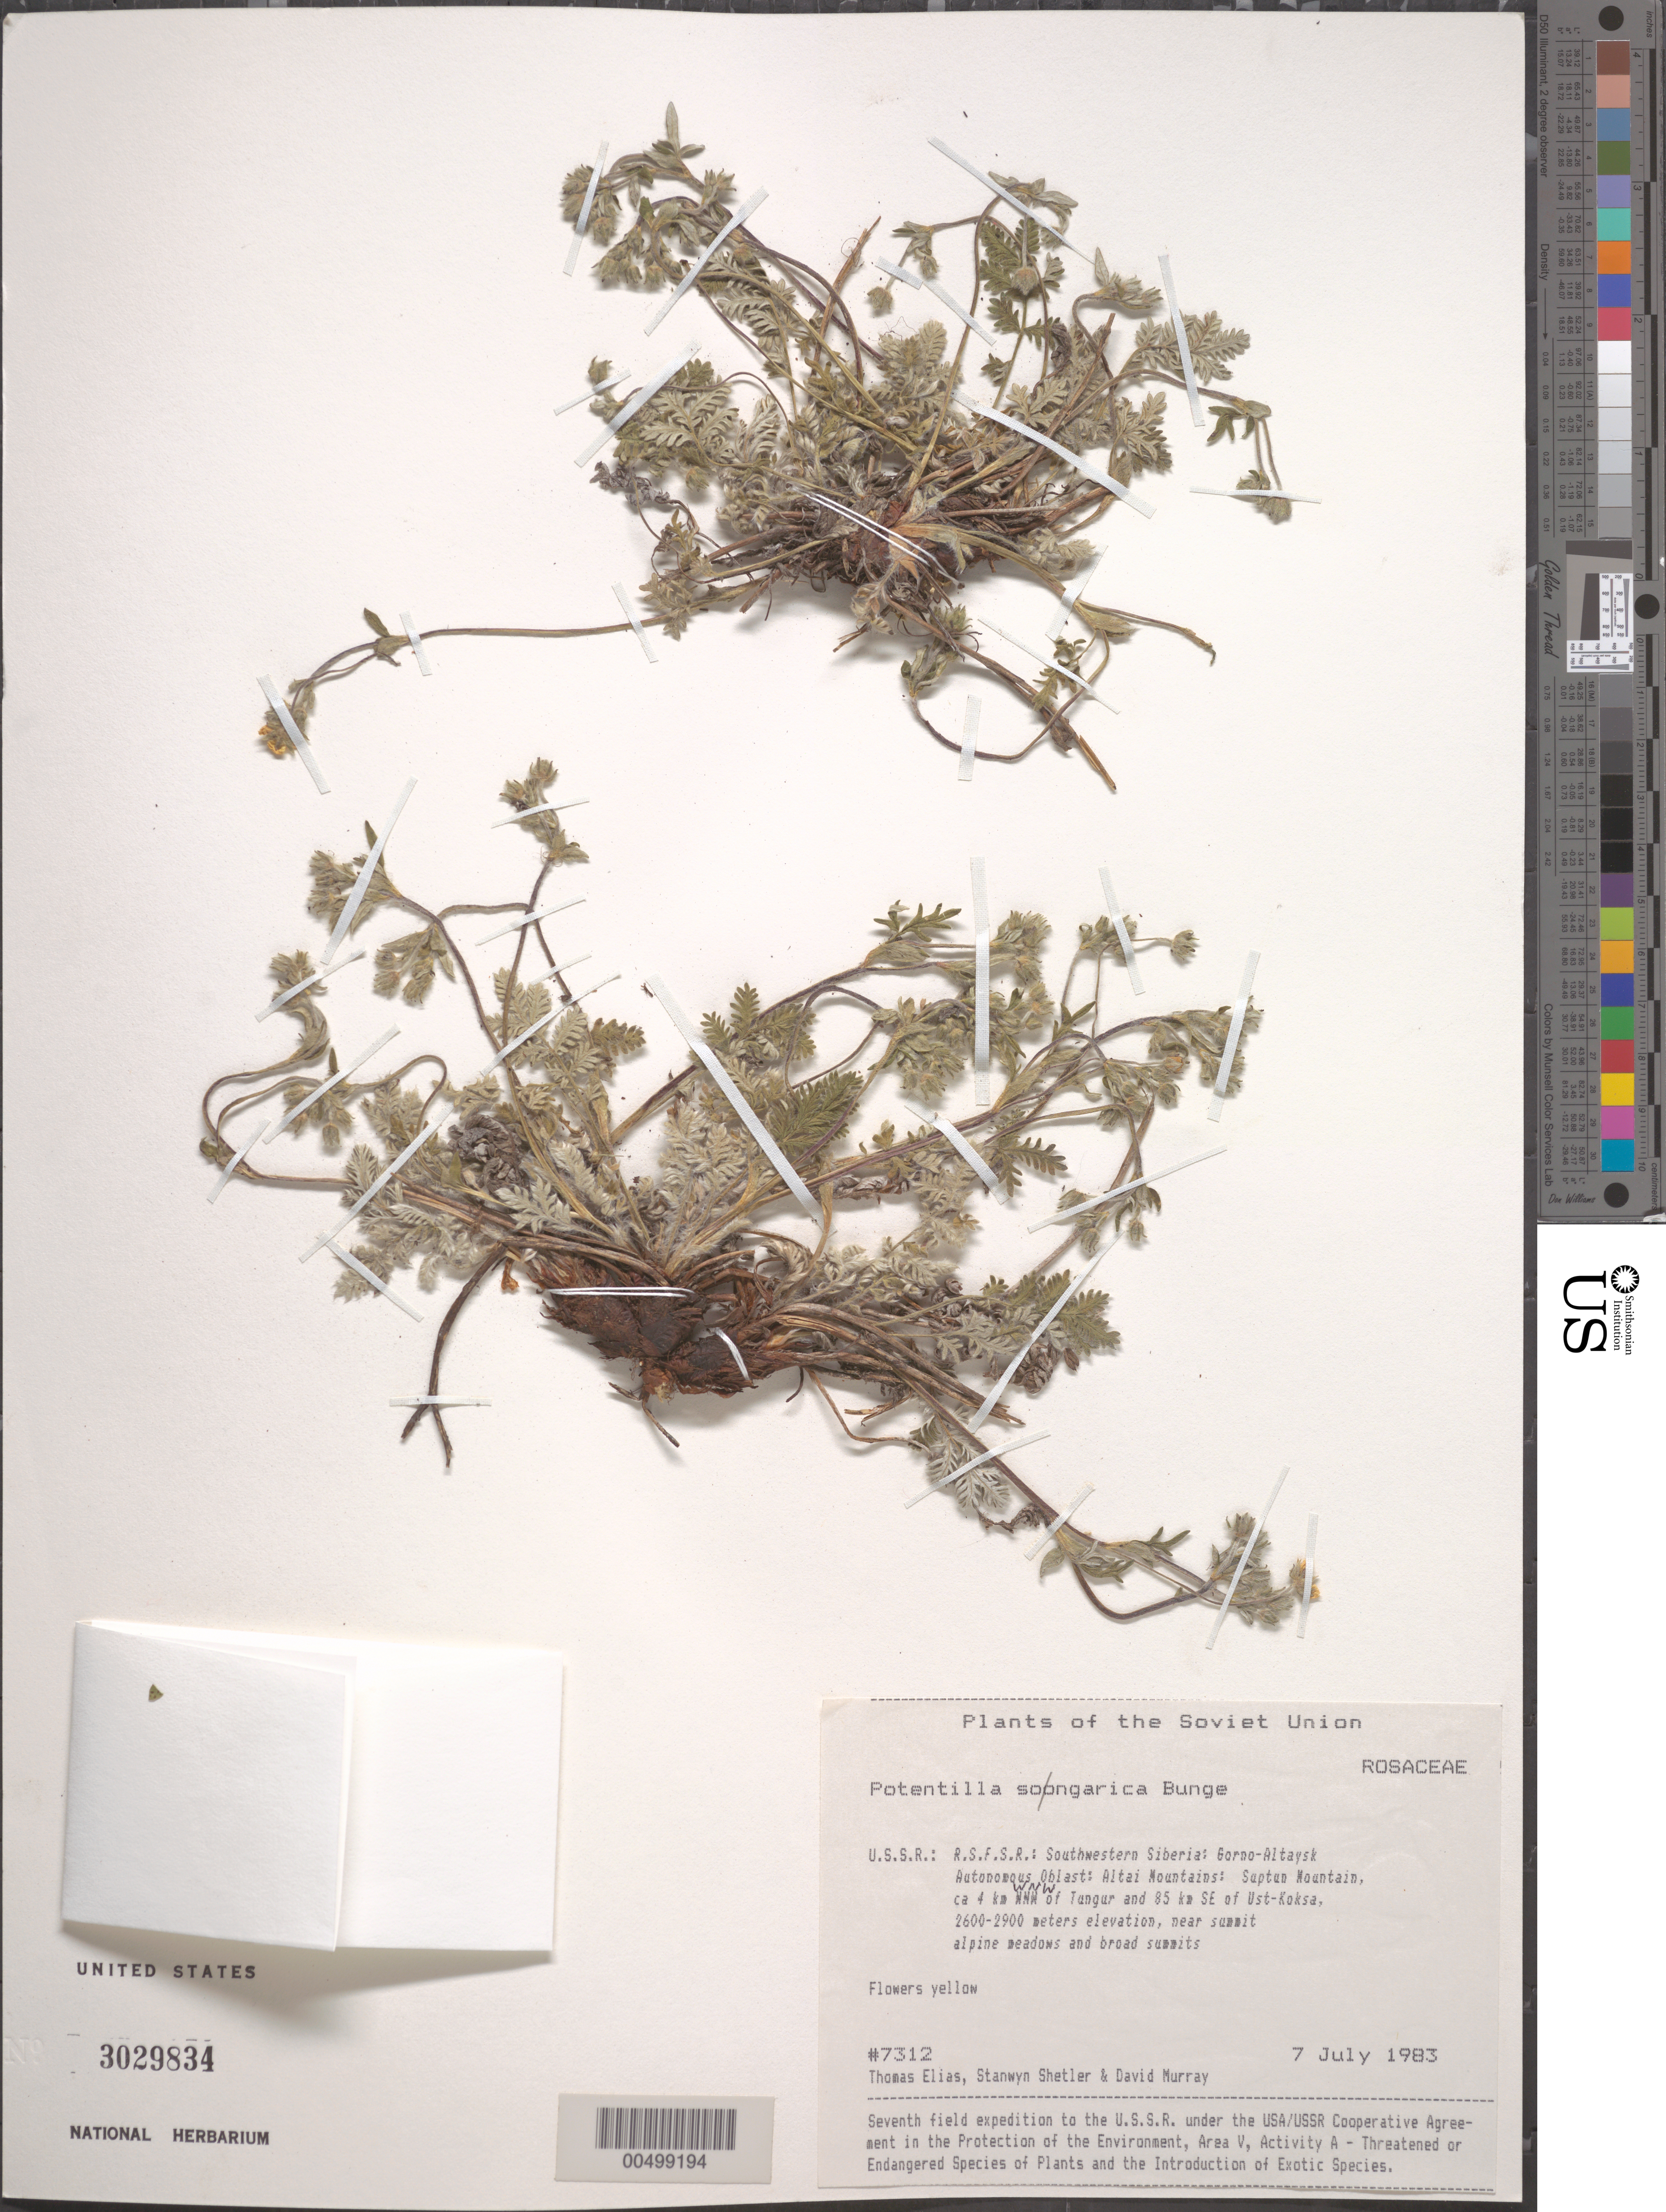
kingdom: Plantae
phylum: Tracheophyta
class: Magnoliopsida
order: Rosales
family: Rosaceae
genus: Potentilla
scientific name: Potentilla soongarica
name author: Bunge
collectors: T. Elias, S. Shetler & D. F. Murray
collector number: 7312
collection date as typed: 07 Jul 1983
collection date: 1983-07-07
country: Russian Federation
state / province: Altai Republic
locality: Altai Mountains, Suptun Mountain, ca. 4 km WNW of Tungur and 85 km SE of Ust-Koksa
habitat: near summit; alpine meadows and broad summits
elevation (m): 2600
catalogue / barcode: US 3029834